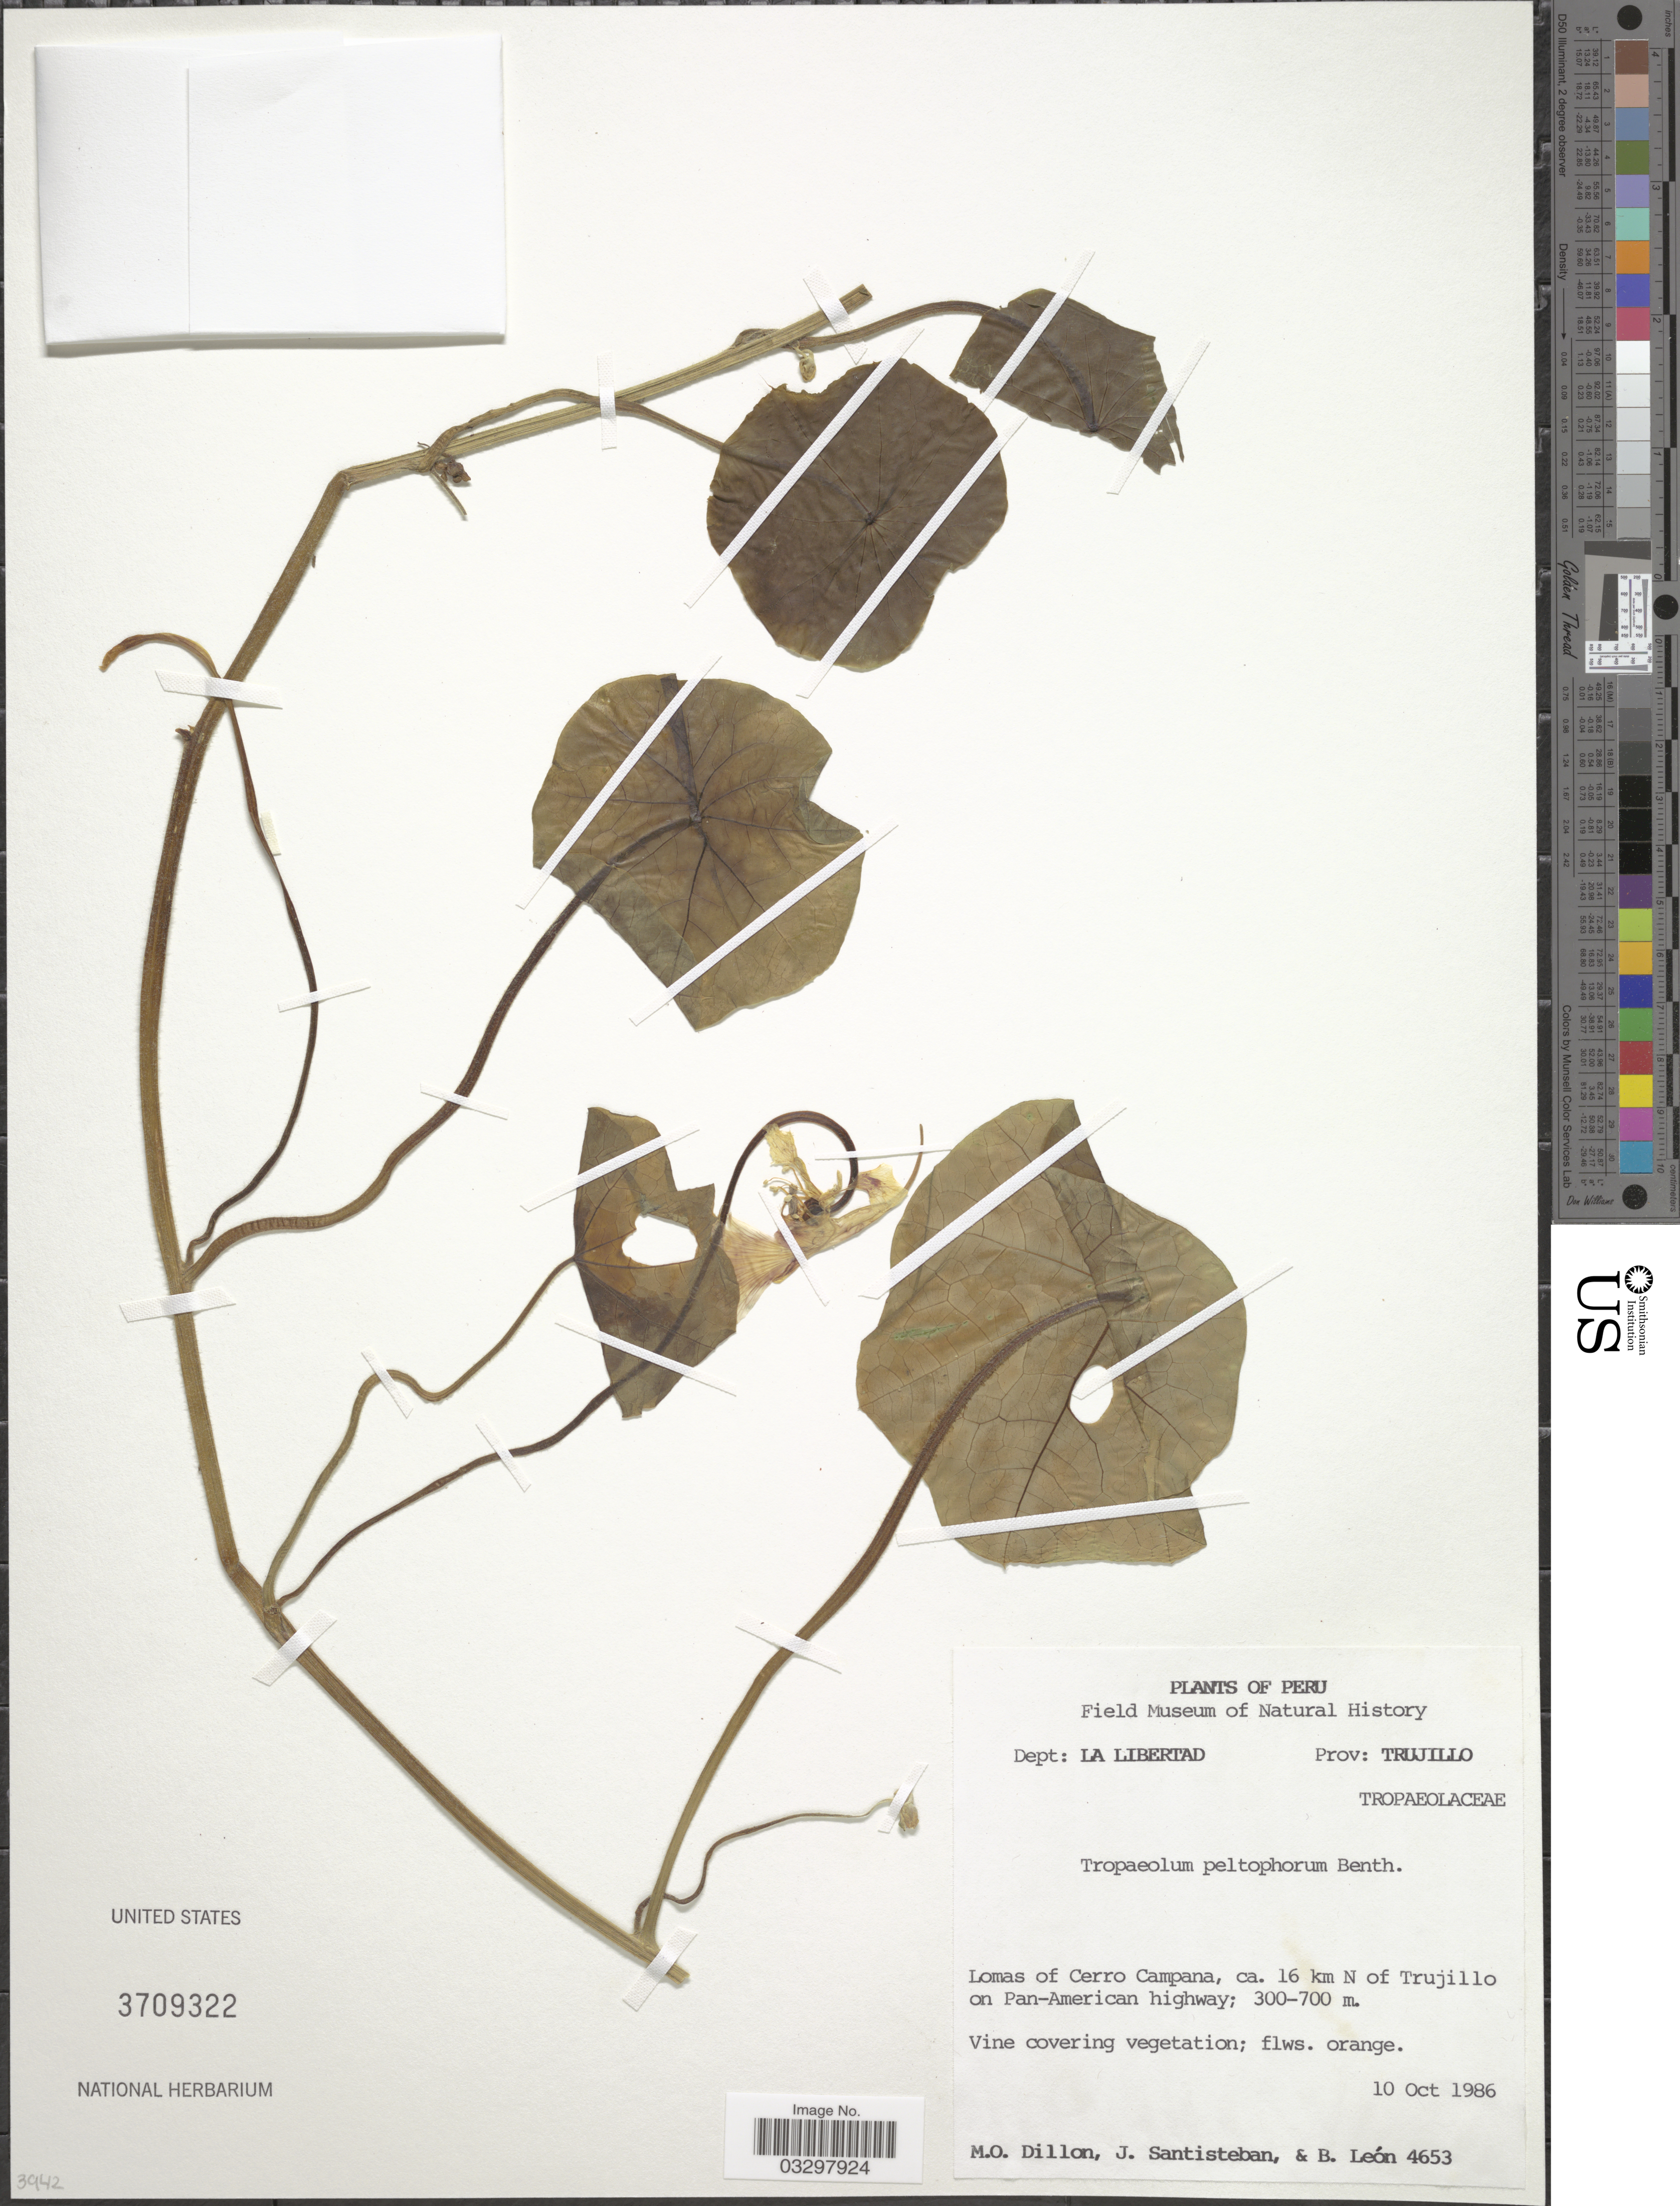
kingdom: Plantae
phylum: Tracheophyta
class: Magnoliopsida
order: Brassicales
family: Tropaeolaceae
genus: Tropaeolum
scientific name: Tropaeolum peltophorum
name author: Benth.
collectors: M. O. Dillon, J. Santisteban & B. León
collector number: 4653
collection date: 1986-10-10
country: Peru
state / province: La Libertad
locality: Dept: La Libertad, Prov: Trujillo, Lomas of Cerro Campana, ca. 16 km N of Trujillo on Pan-American highway.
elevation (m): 300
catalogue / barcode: US 3709322